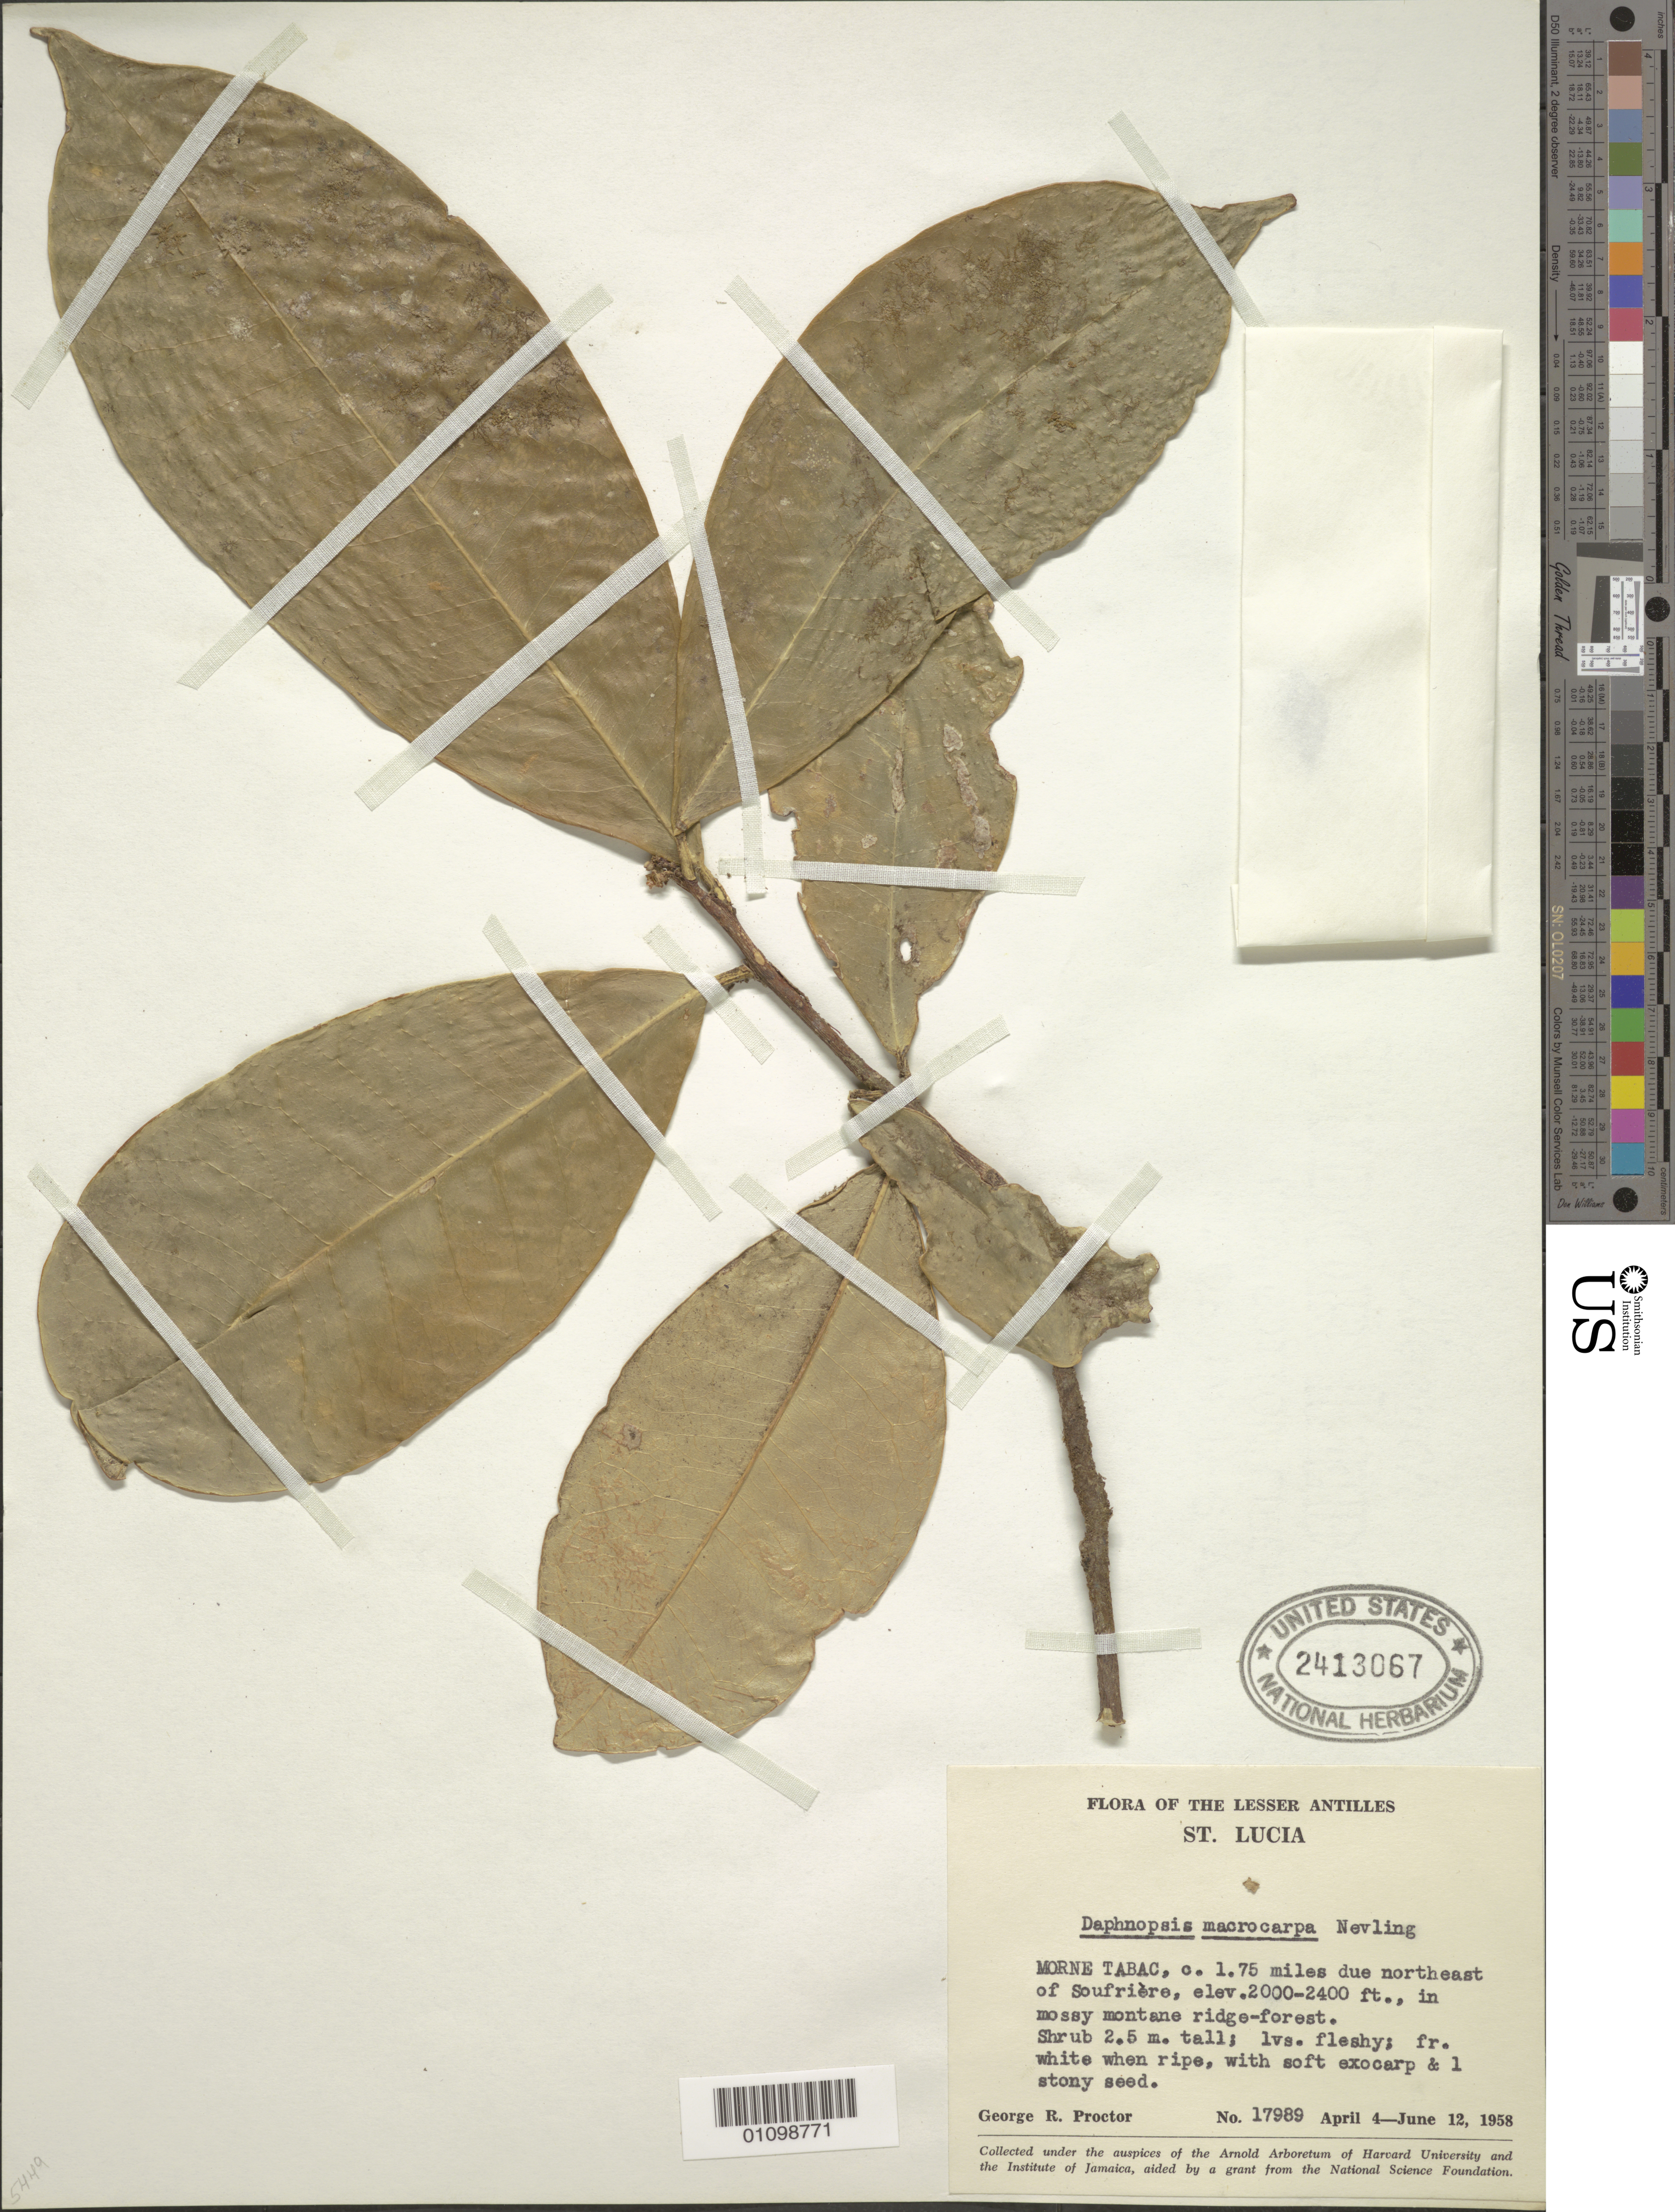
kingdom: Plantae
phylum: Tracheophyta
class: Magnoliopsida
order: Malvales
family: Thymelaeaceae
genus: Daphnopsis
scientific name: Daphnopsis americana subsp. caribaea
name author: (Griseb.) Nevling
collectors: G. R. Proctor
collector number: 17989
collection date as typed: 04 Apr 1958 to 12 Jun 1958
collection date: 1958-04-04/1958-06-12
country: St. Lucia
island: St. Lucia I.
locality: Morne Tabac, c. 1.75 miles due NE of Soufriere, in mossy montane ridge forest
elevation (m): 610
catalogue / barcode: US 2413067